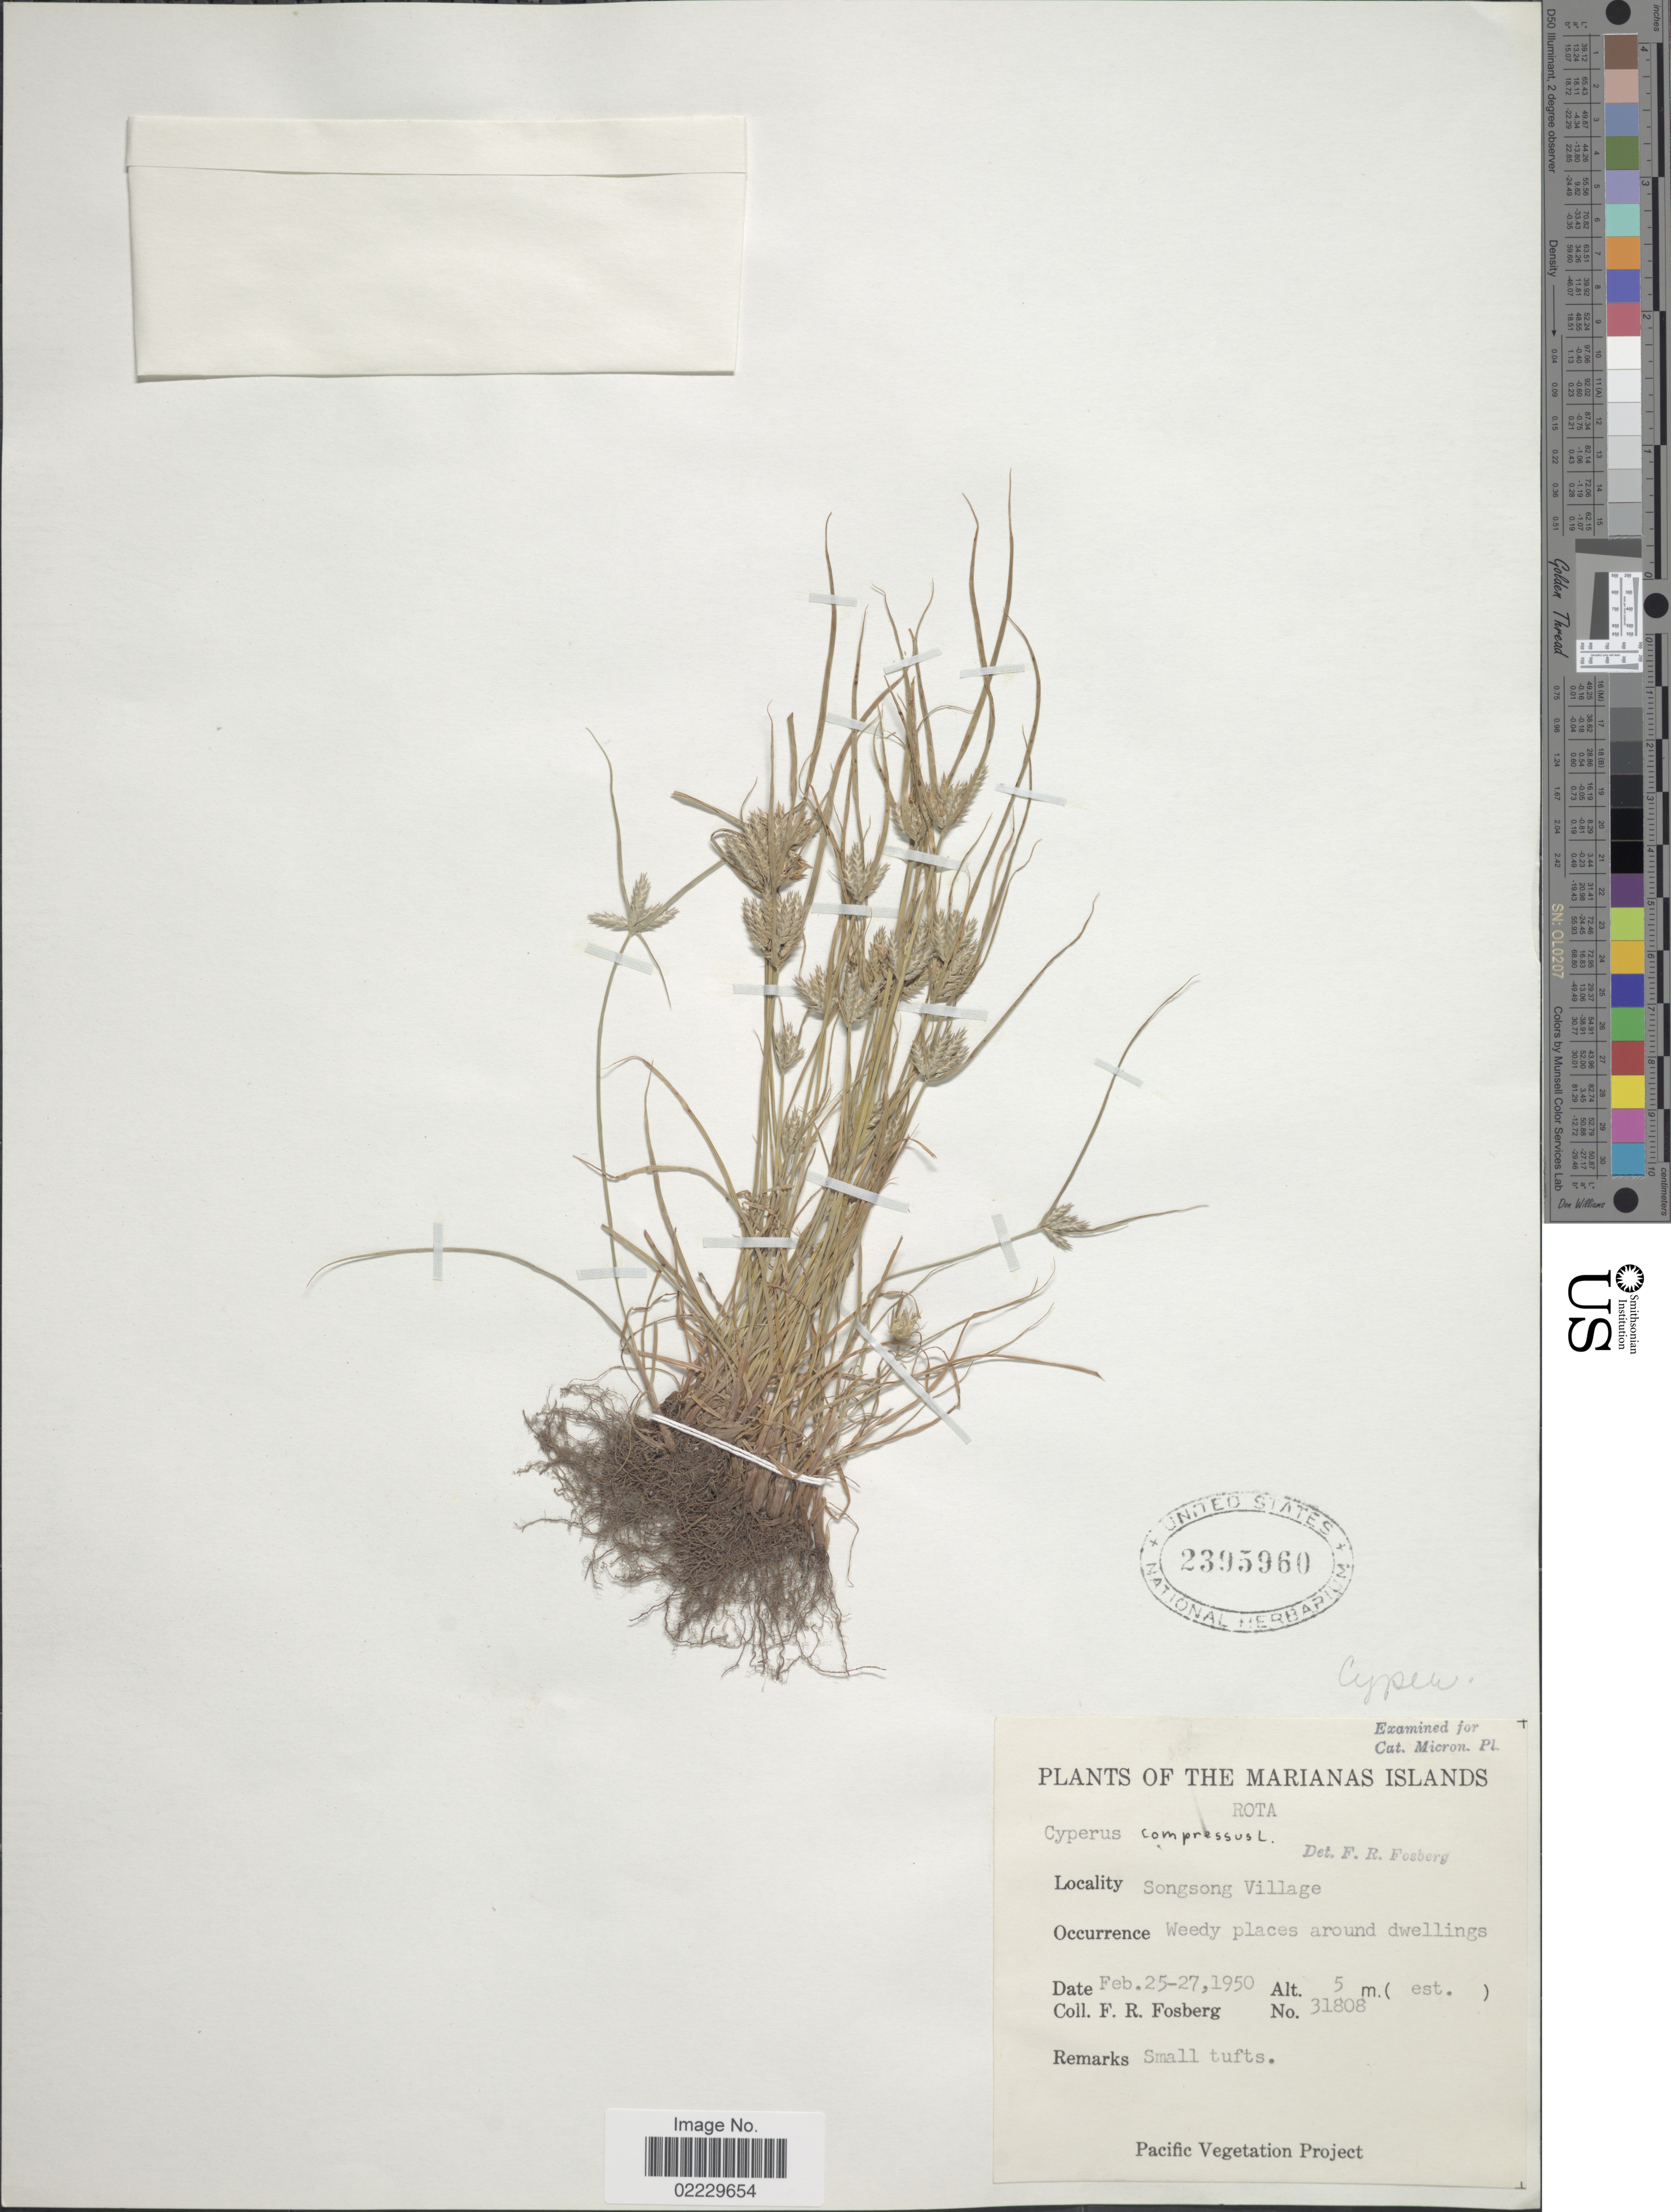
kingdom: Plantae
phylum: Tracheophyta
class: Liliopsida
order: Poales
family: Cyperaceae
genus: Cyperus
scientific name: Cyperus compressus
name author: L.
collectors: F. R. Fosberg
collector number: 31808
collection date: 1950-02-25/1950-02-27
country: Northern Mariana Islands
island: Rota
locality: Rota, Songsong Village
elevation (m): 5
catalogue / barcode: US 2395960